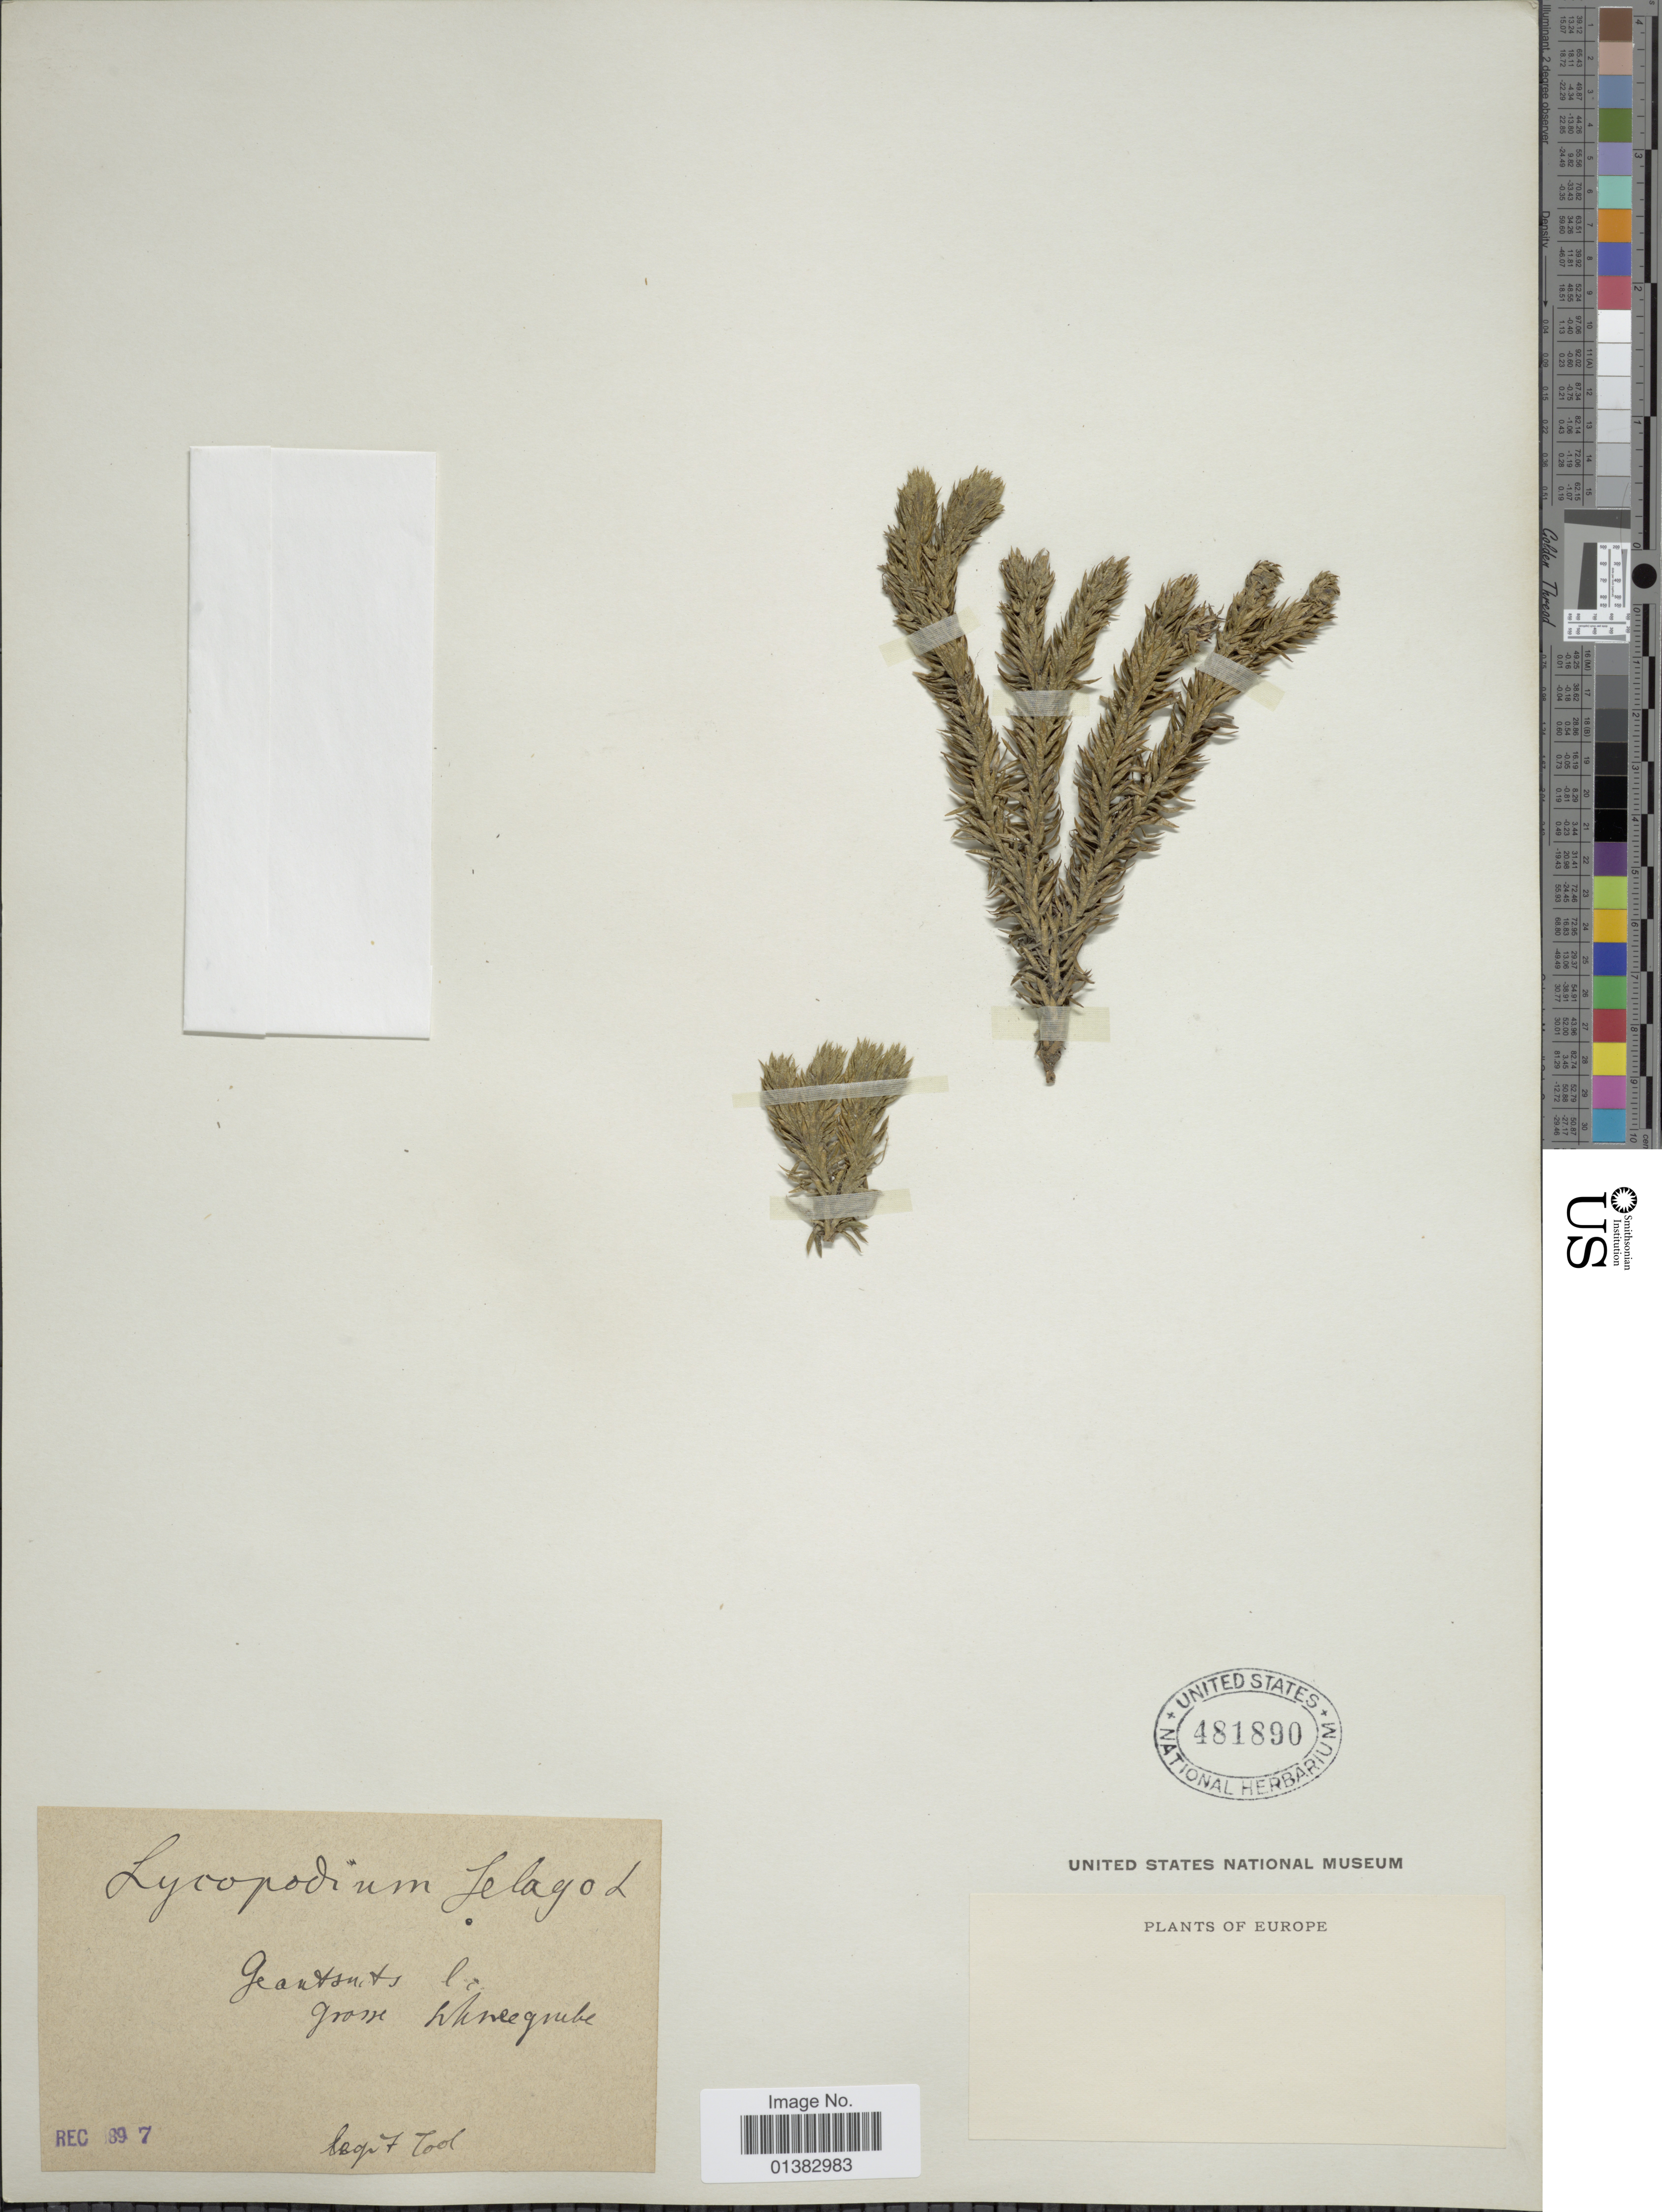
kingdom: Plantae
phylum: Tracheophyta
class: Lycopodiopsida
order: Lycopodiales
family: Lycopodiaceae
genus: Huperzia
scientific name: Huperzia selago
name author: (L.) Bernh. ex Schrank & Mart.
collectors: Tool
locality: Europe, [illegible text]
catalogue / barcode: US 481890